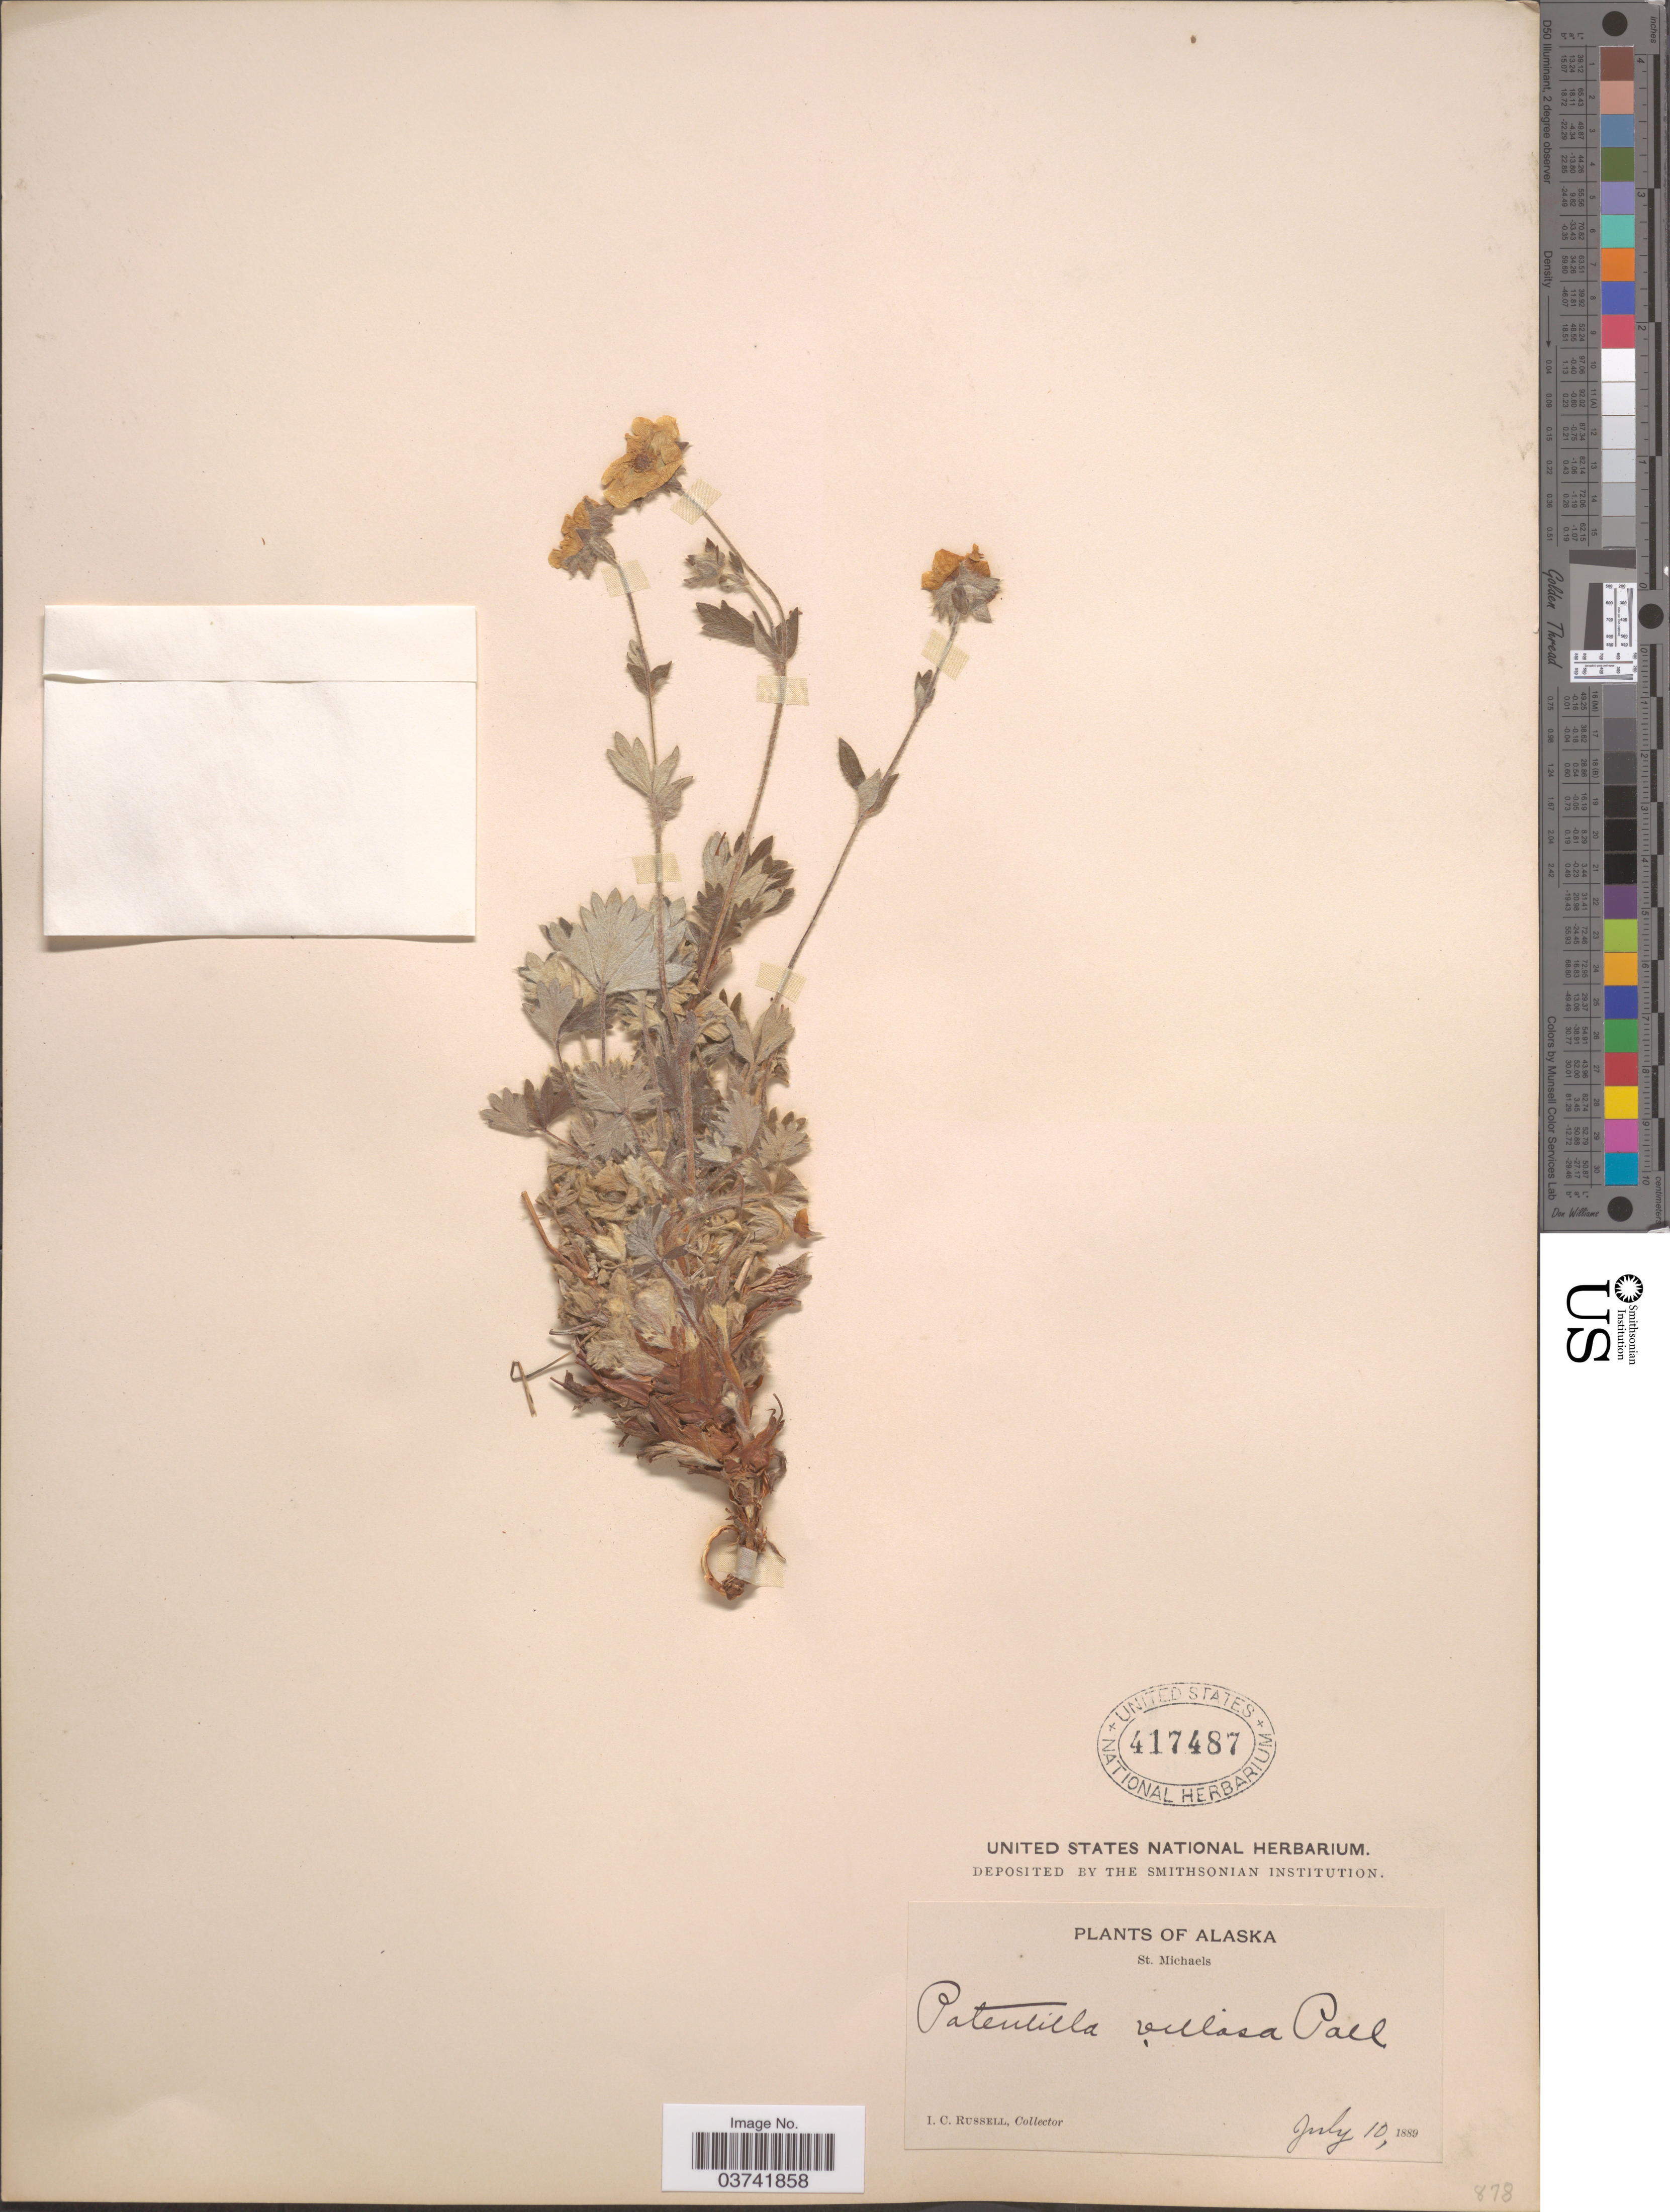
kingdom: Plantae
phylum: Tracheophyta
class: Magnoliopsida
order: Rosales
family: Rosaceae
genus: Potentilla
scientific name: Potentilla villosa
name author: Pall. ex Pursh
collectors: I. C. Russell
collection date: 1889-07-10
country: United States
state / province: Alaska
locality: St. Michaels.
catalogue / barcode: US 417487